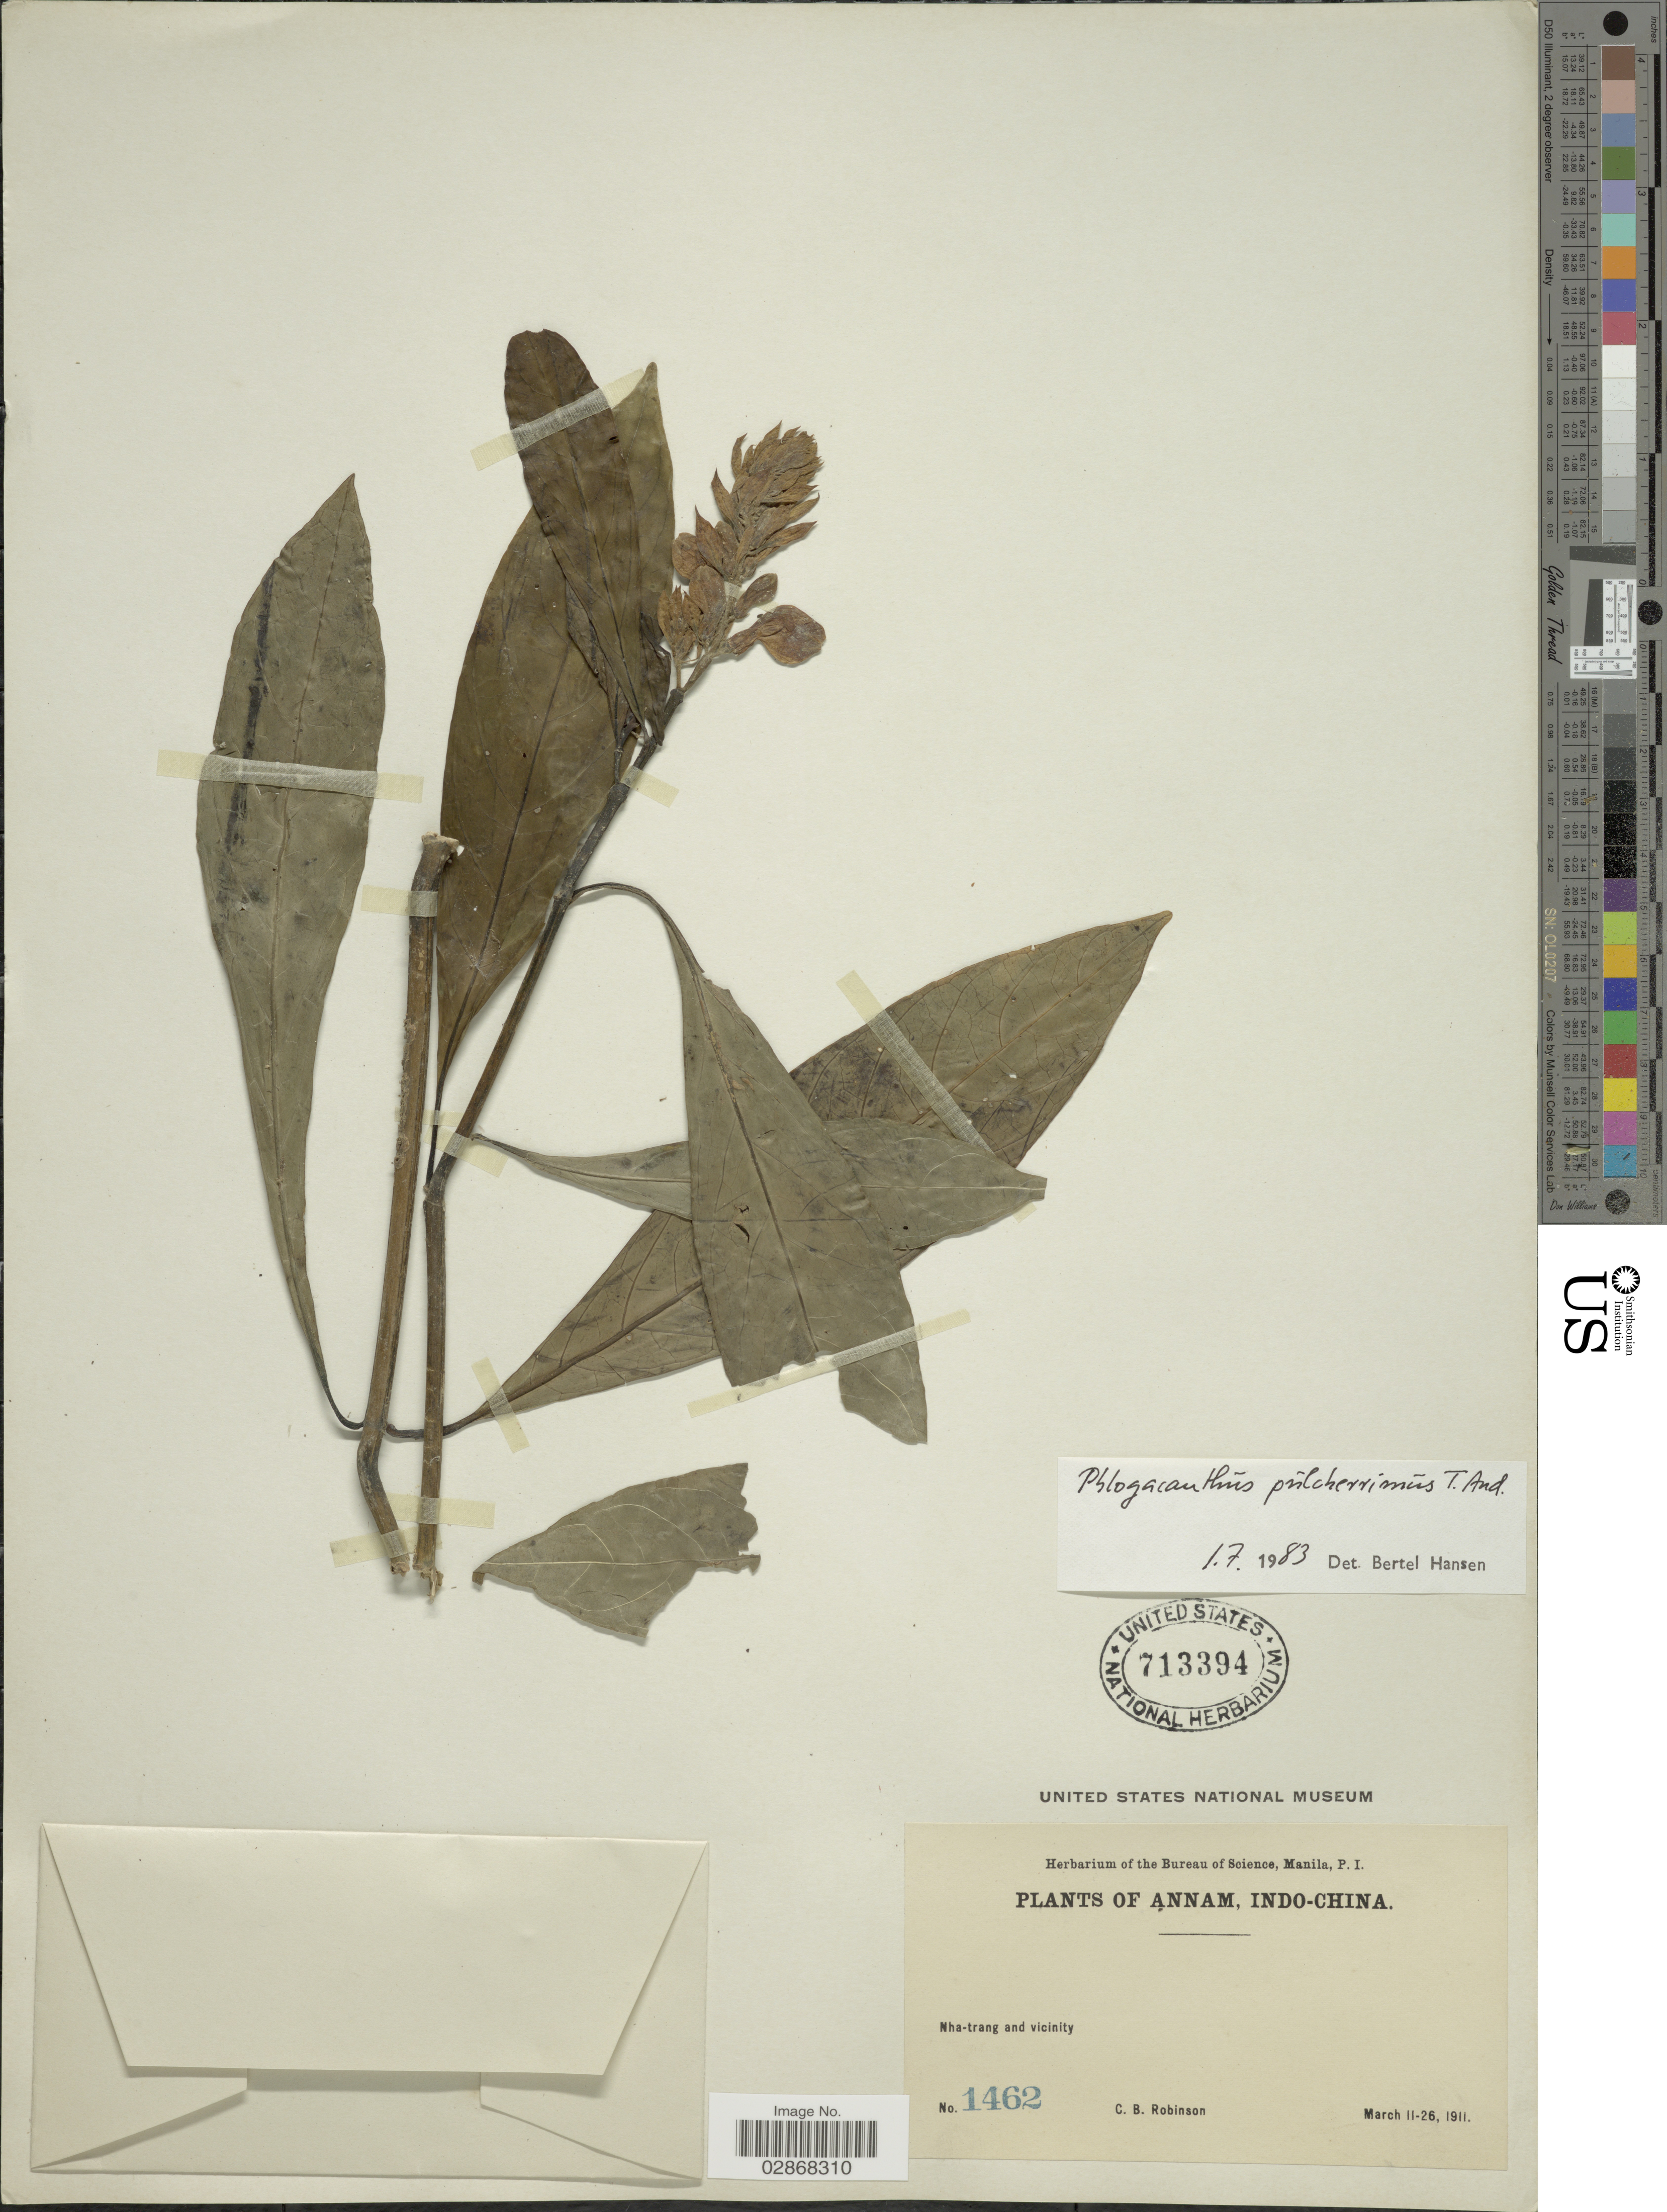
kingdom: Plantae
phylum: Tracheophyta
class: Magnoliopsida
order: Lamiales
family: Acanthaceae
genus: Phlogacanthus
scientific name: Phlogacanthus pulcherrimus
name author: T. Anderson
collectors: C. Robinson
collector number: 1462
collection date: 1911-03-11/1911-03-26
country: Vietnam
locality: Annam, Indo-China, Nha-trang and vicinity.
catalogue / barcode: US 713394